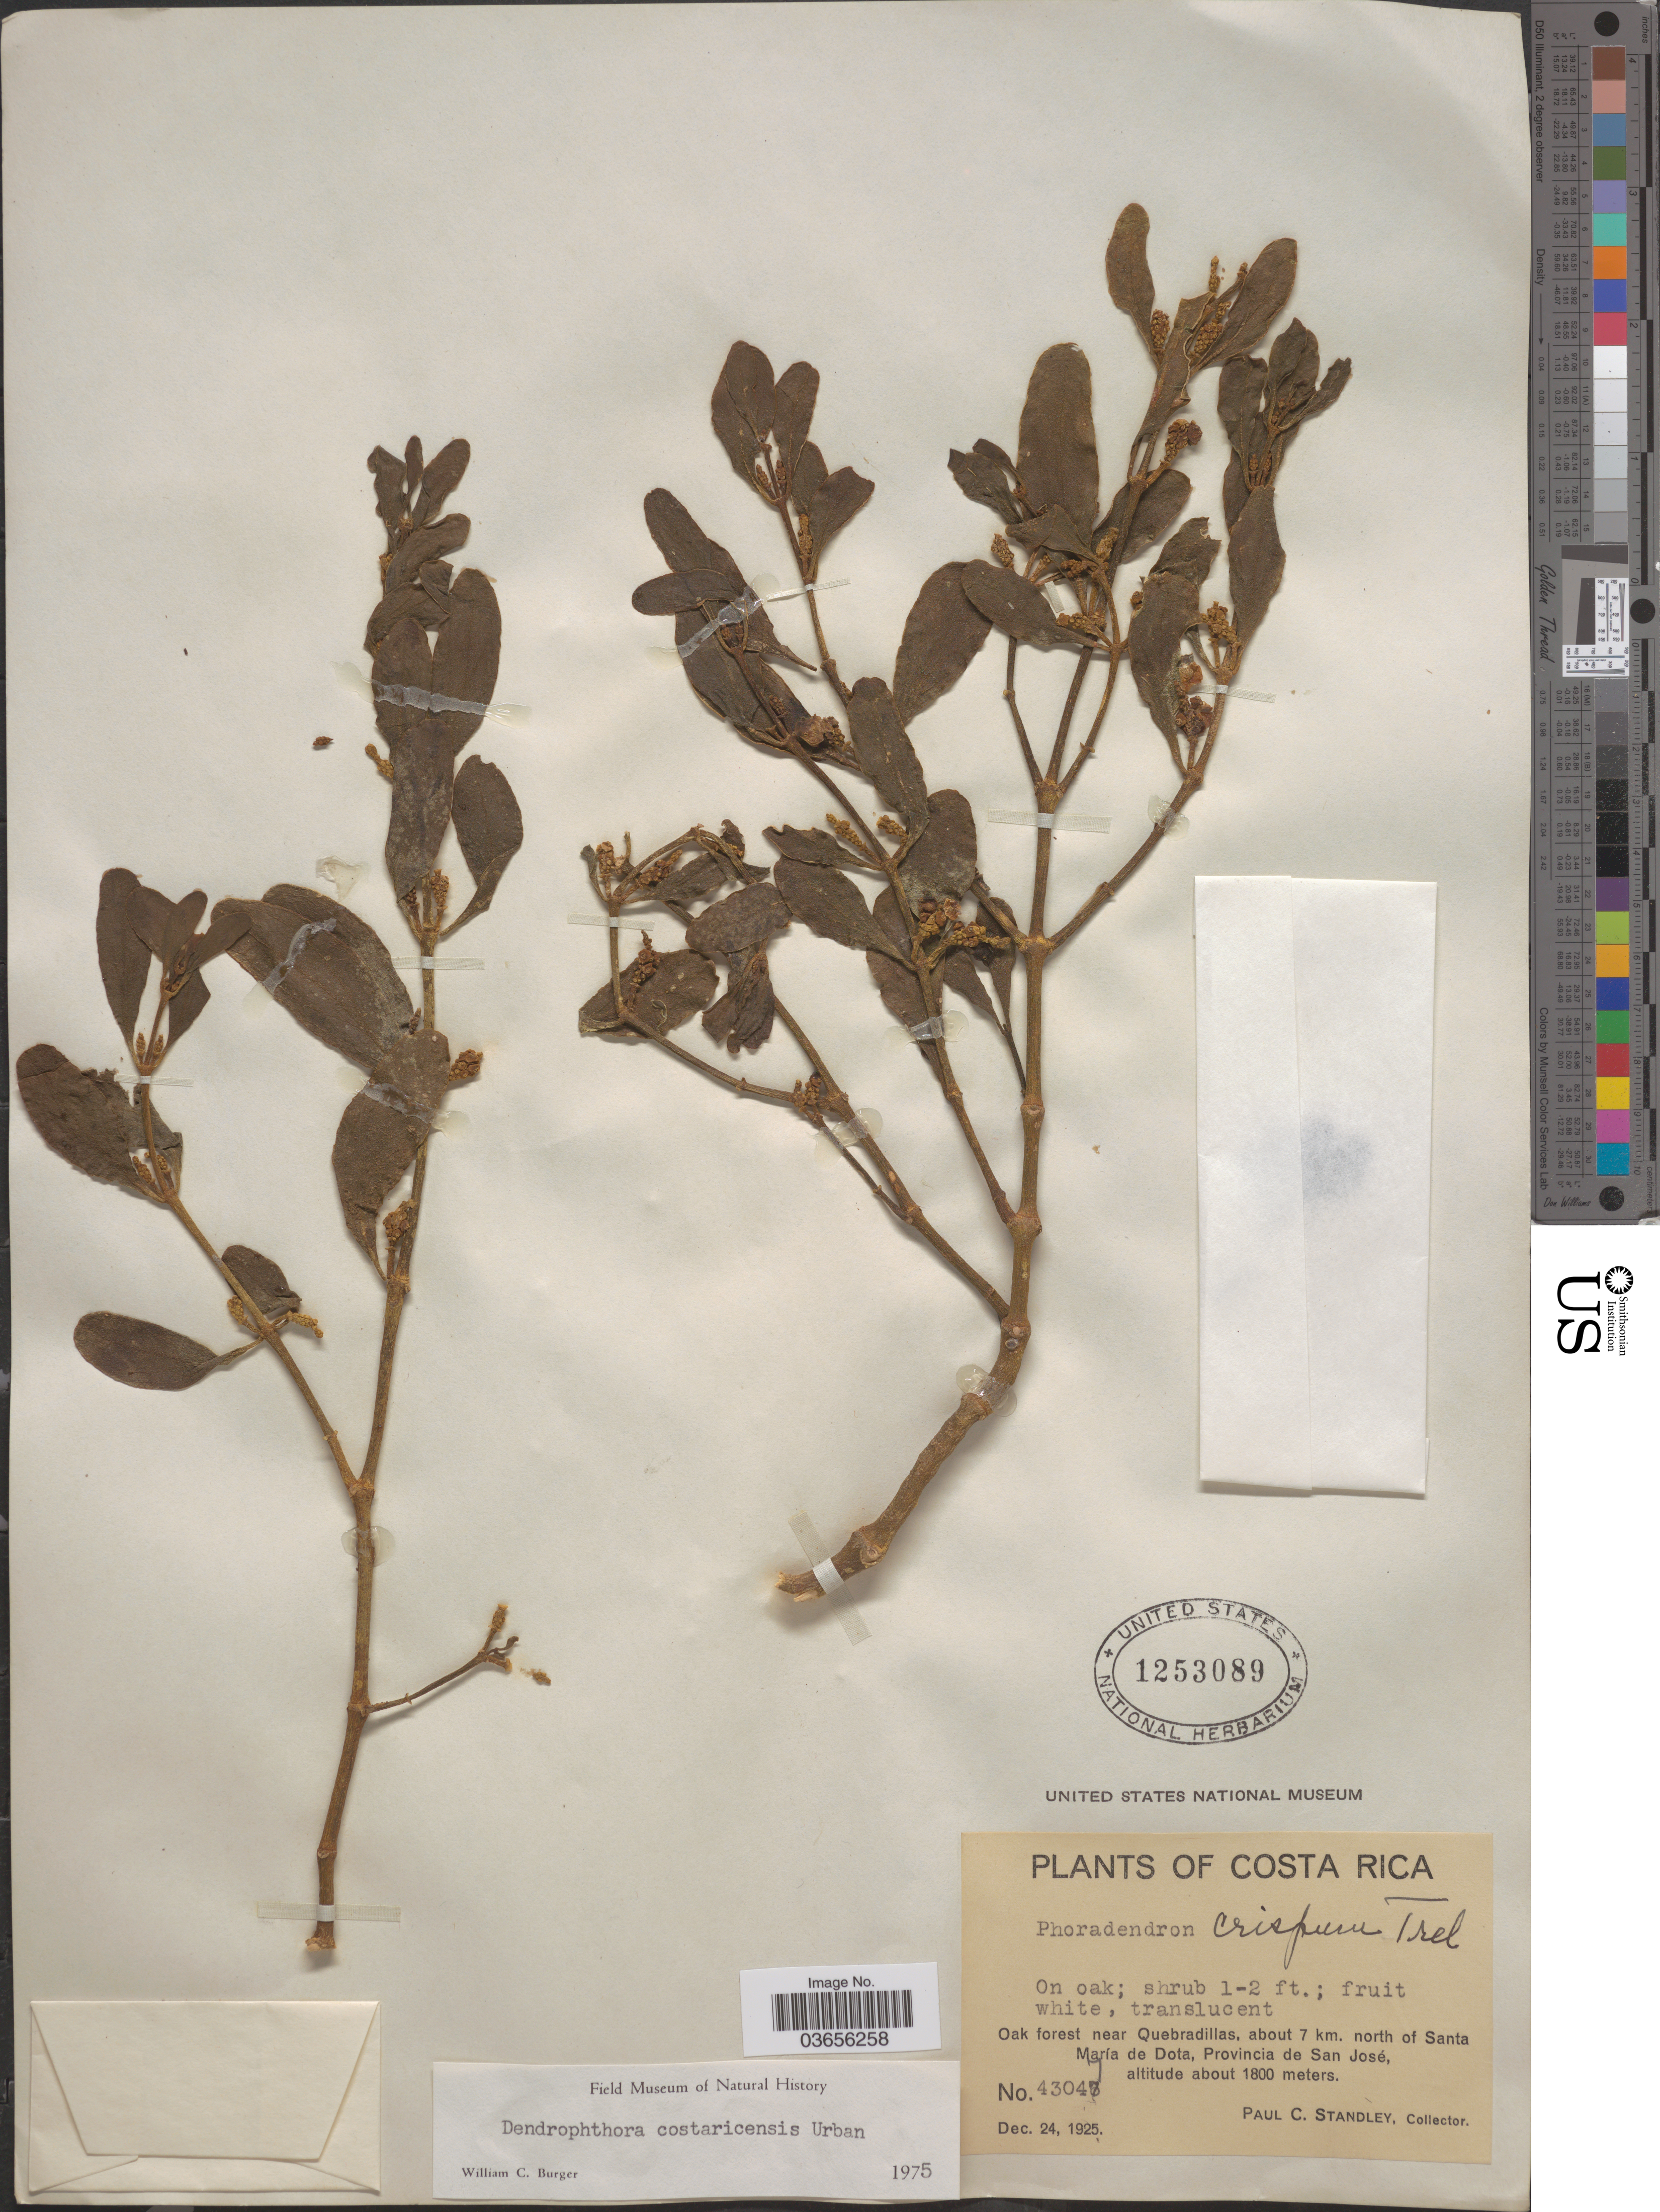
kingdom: Plantae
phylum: Tracheophyta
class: Magnoliopsida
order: Santalales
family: Viscaceae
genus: Dendrophthora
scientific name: Dendrophthora costaricensis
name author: Urb.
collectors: P. C. Standley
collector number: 43047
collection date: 1925-12-24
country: Costa Rica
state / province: San José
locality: Oak forest near Quebradillas, about 7 km. north of Santa María de Dota.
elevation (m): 1800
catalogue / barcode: US 1253089